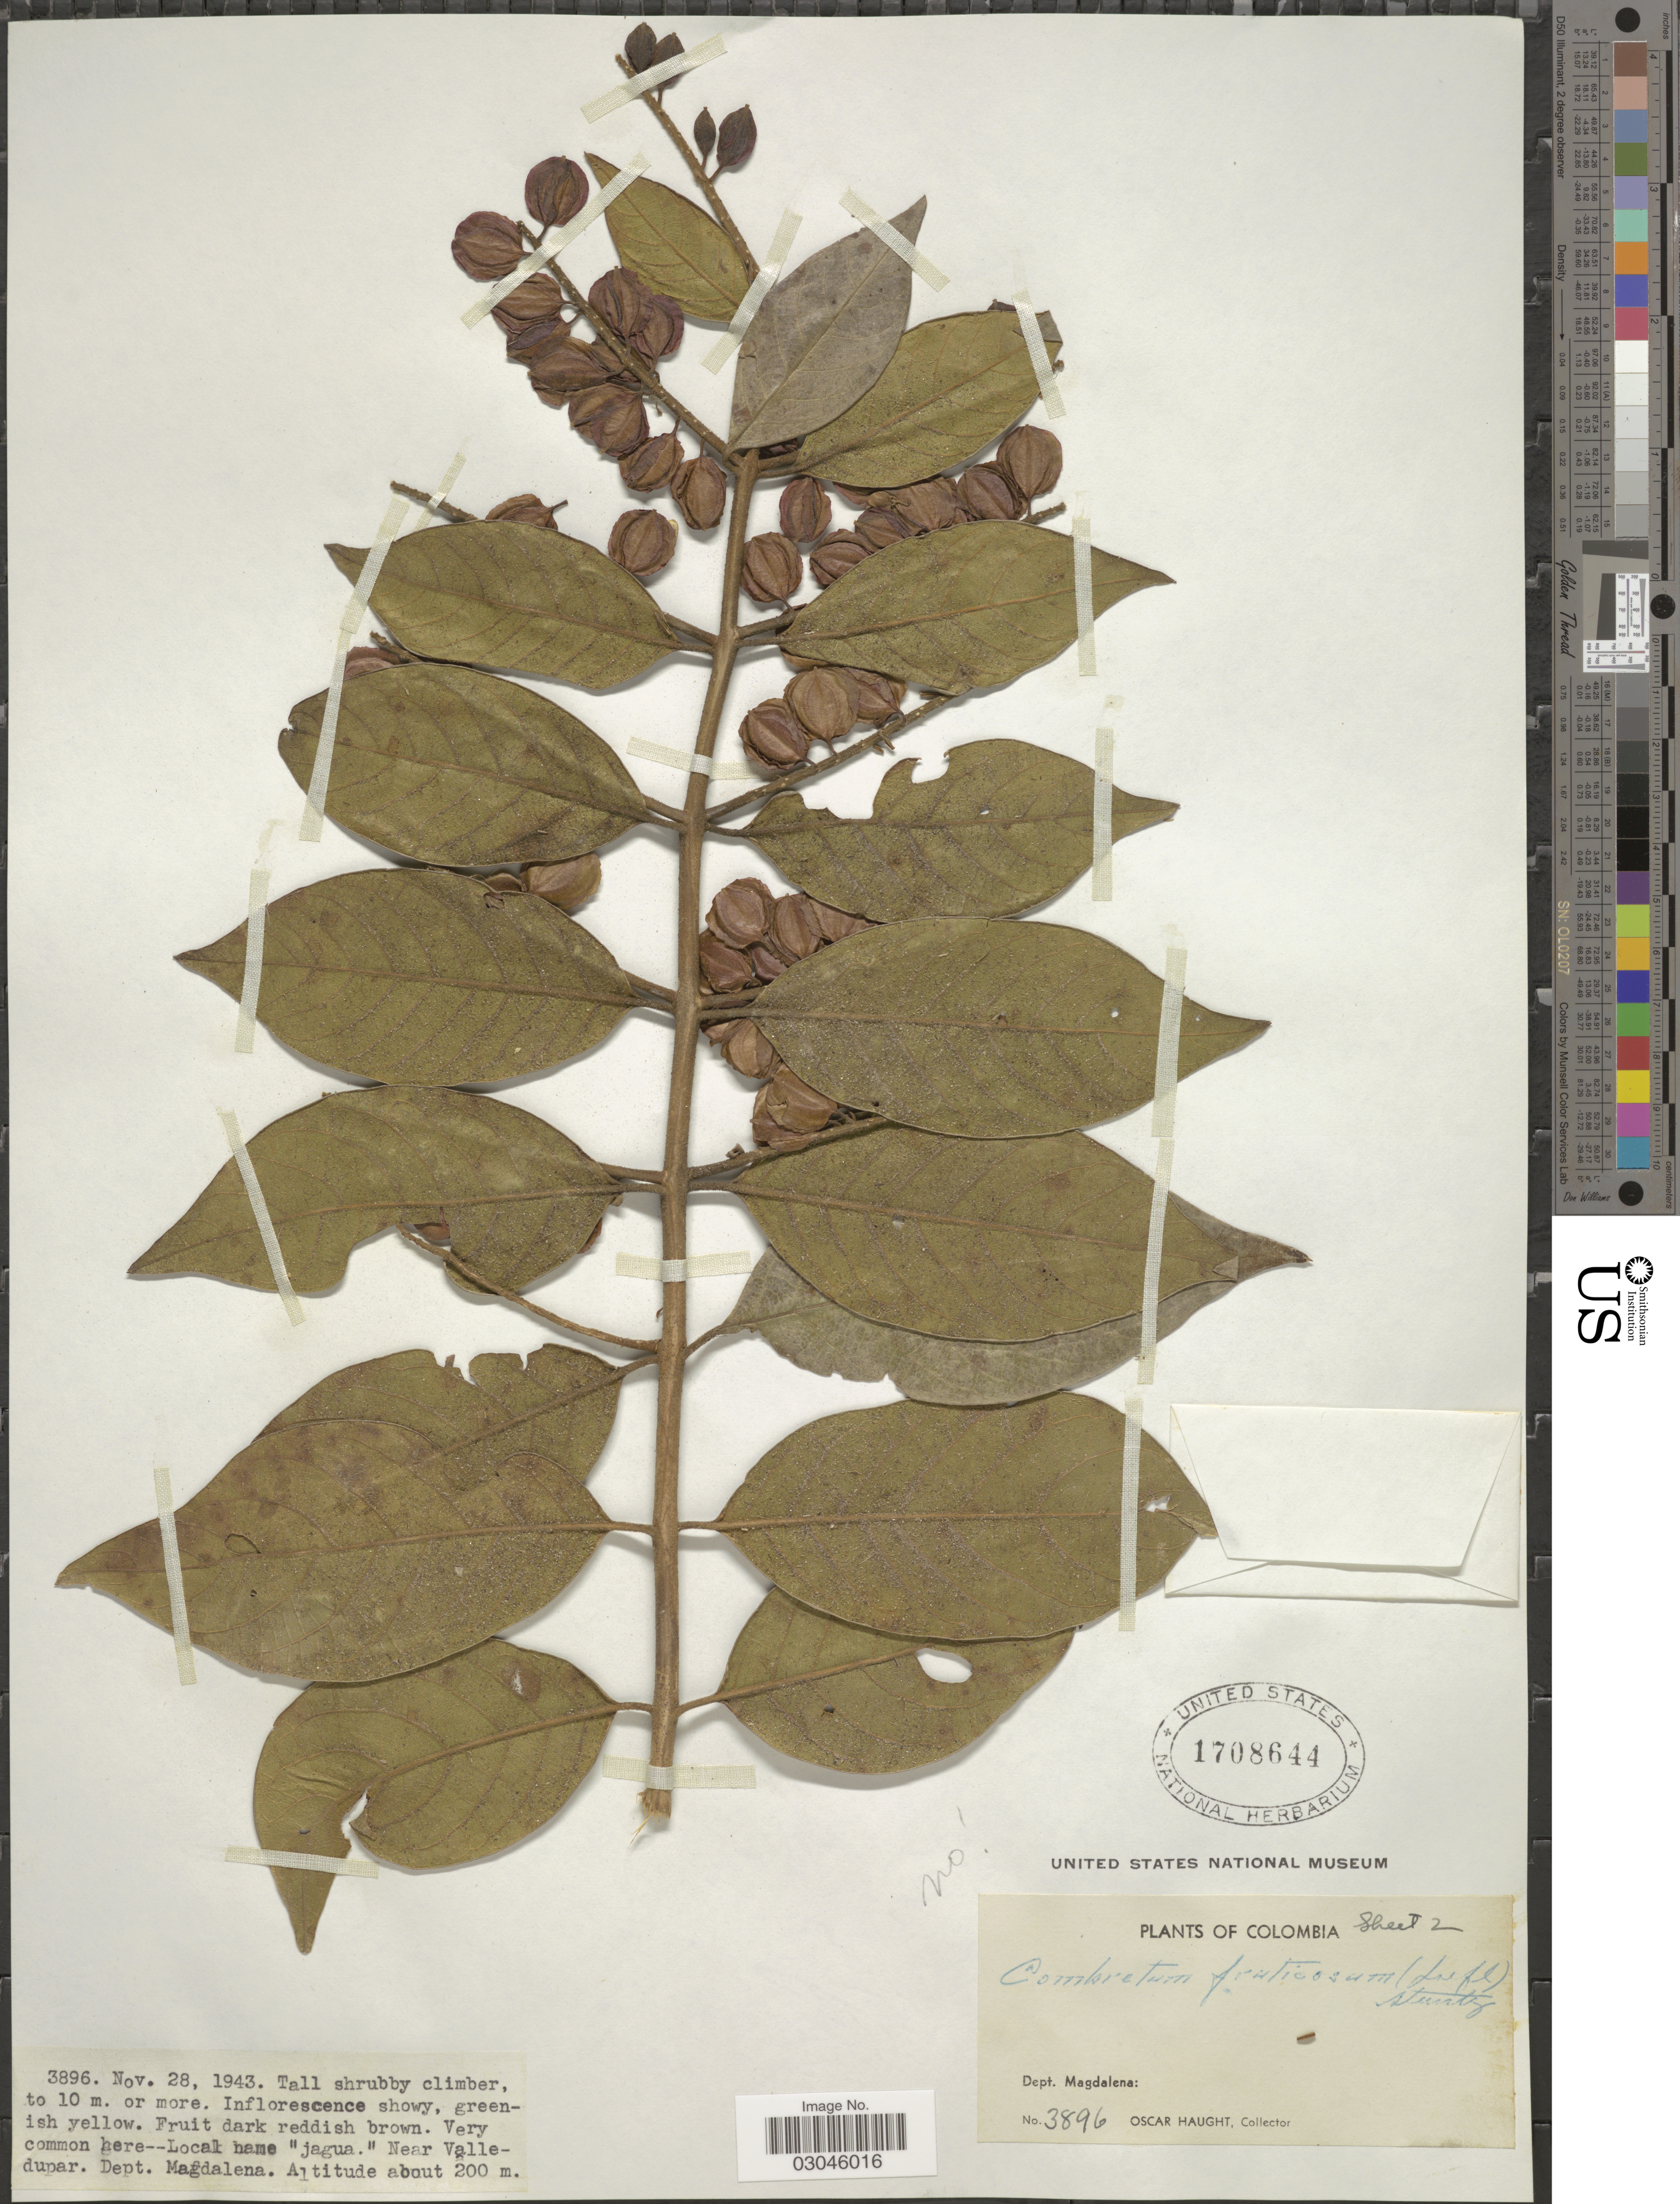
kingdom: Plantae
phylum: Tracheophyta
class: Magnoliopsida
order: Myrtales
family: Combretaceae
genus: Combretum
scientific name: Combretum fruticosum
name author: (Loefl.) Stuntz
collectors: O. L. Haught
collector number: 3896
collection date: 1943-11-28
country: Colombia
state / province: Magdalena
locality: Near Valledupar, Dept. Magdalena.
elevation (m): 200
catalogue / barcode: US 1708644